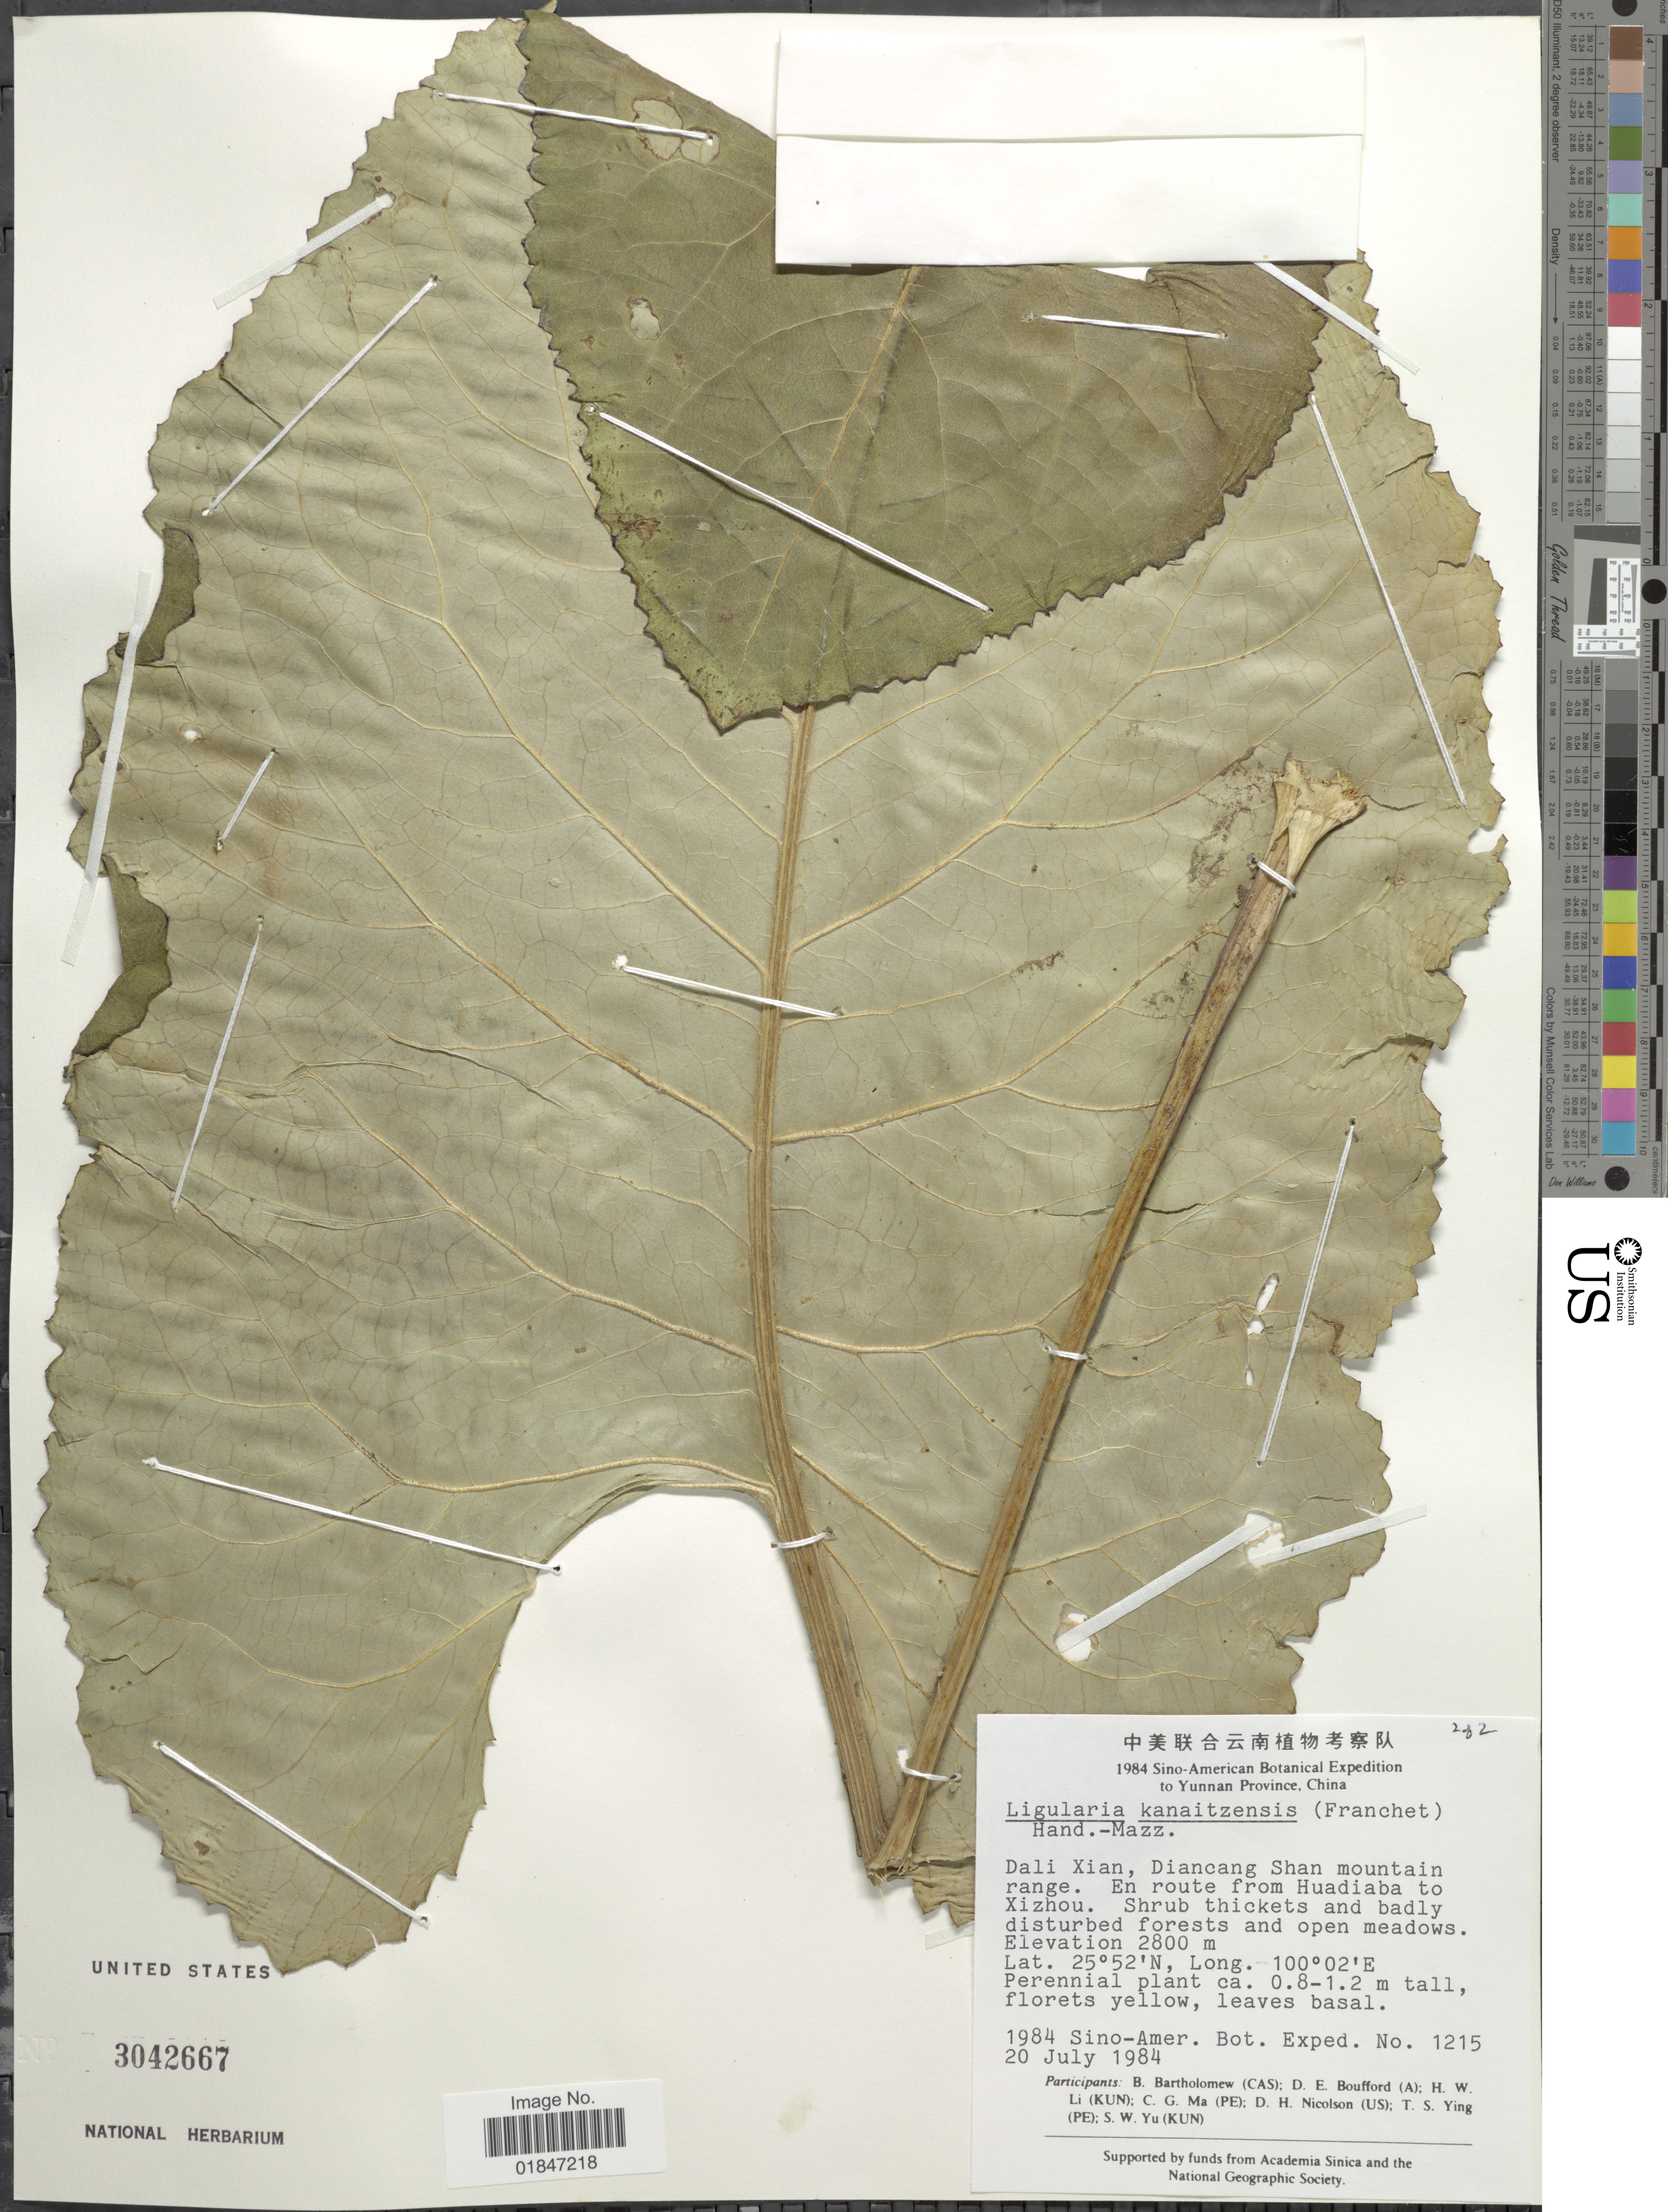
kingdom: Plantae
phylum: Tracheophyta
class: Magnoliopsida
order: Asterales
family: Asteraceae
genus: Ligularia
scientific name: Ligularia kanaitzensis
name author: (Franch.) Hand.-Mazz.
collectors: Sino-Amer. Bot. Exped. 1984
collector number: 1215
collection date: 1984-07-20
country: China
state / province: Yunnan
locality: Yunnan, Province, China.Dali Xian, Diancang Shan mountain range. En route from Huadiaba to Xizhou.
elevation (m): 2800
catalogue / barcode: US 3042667